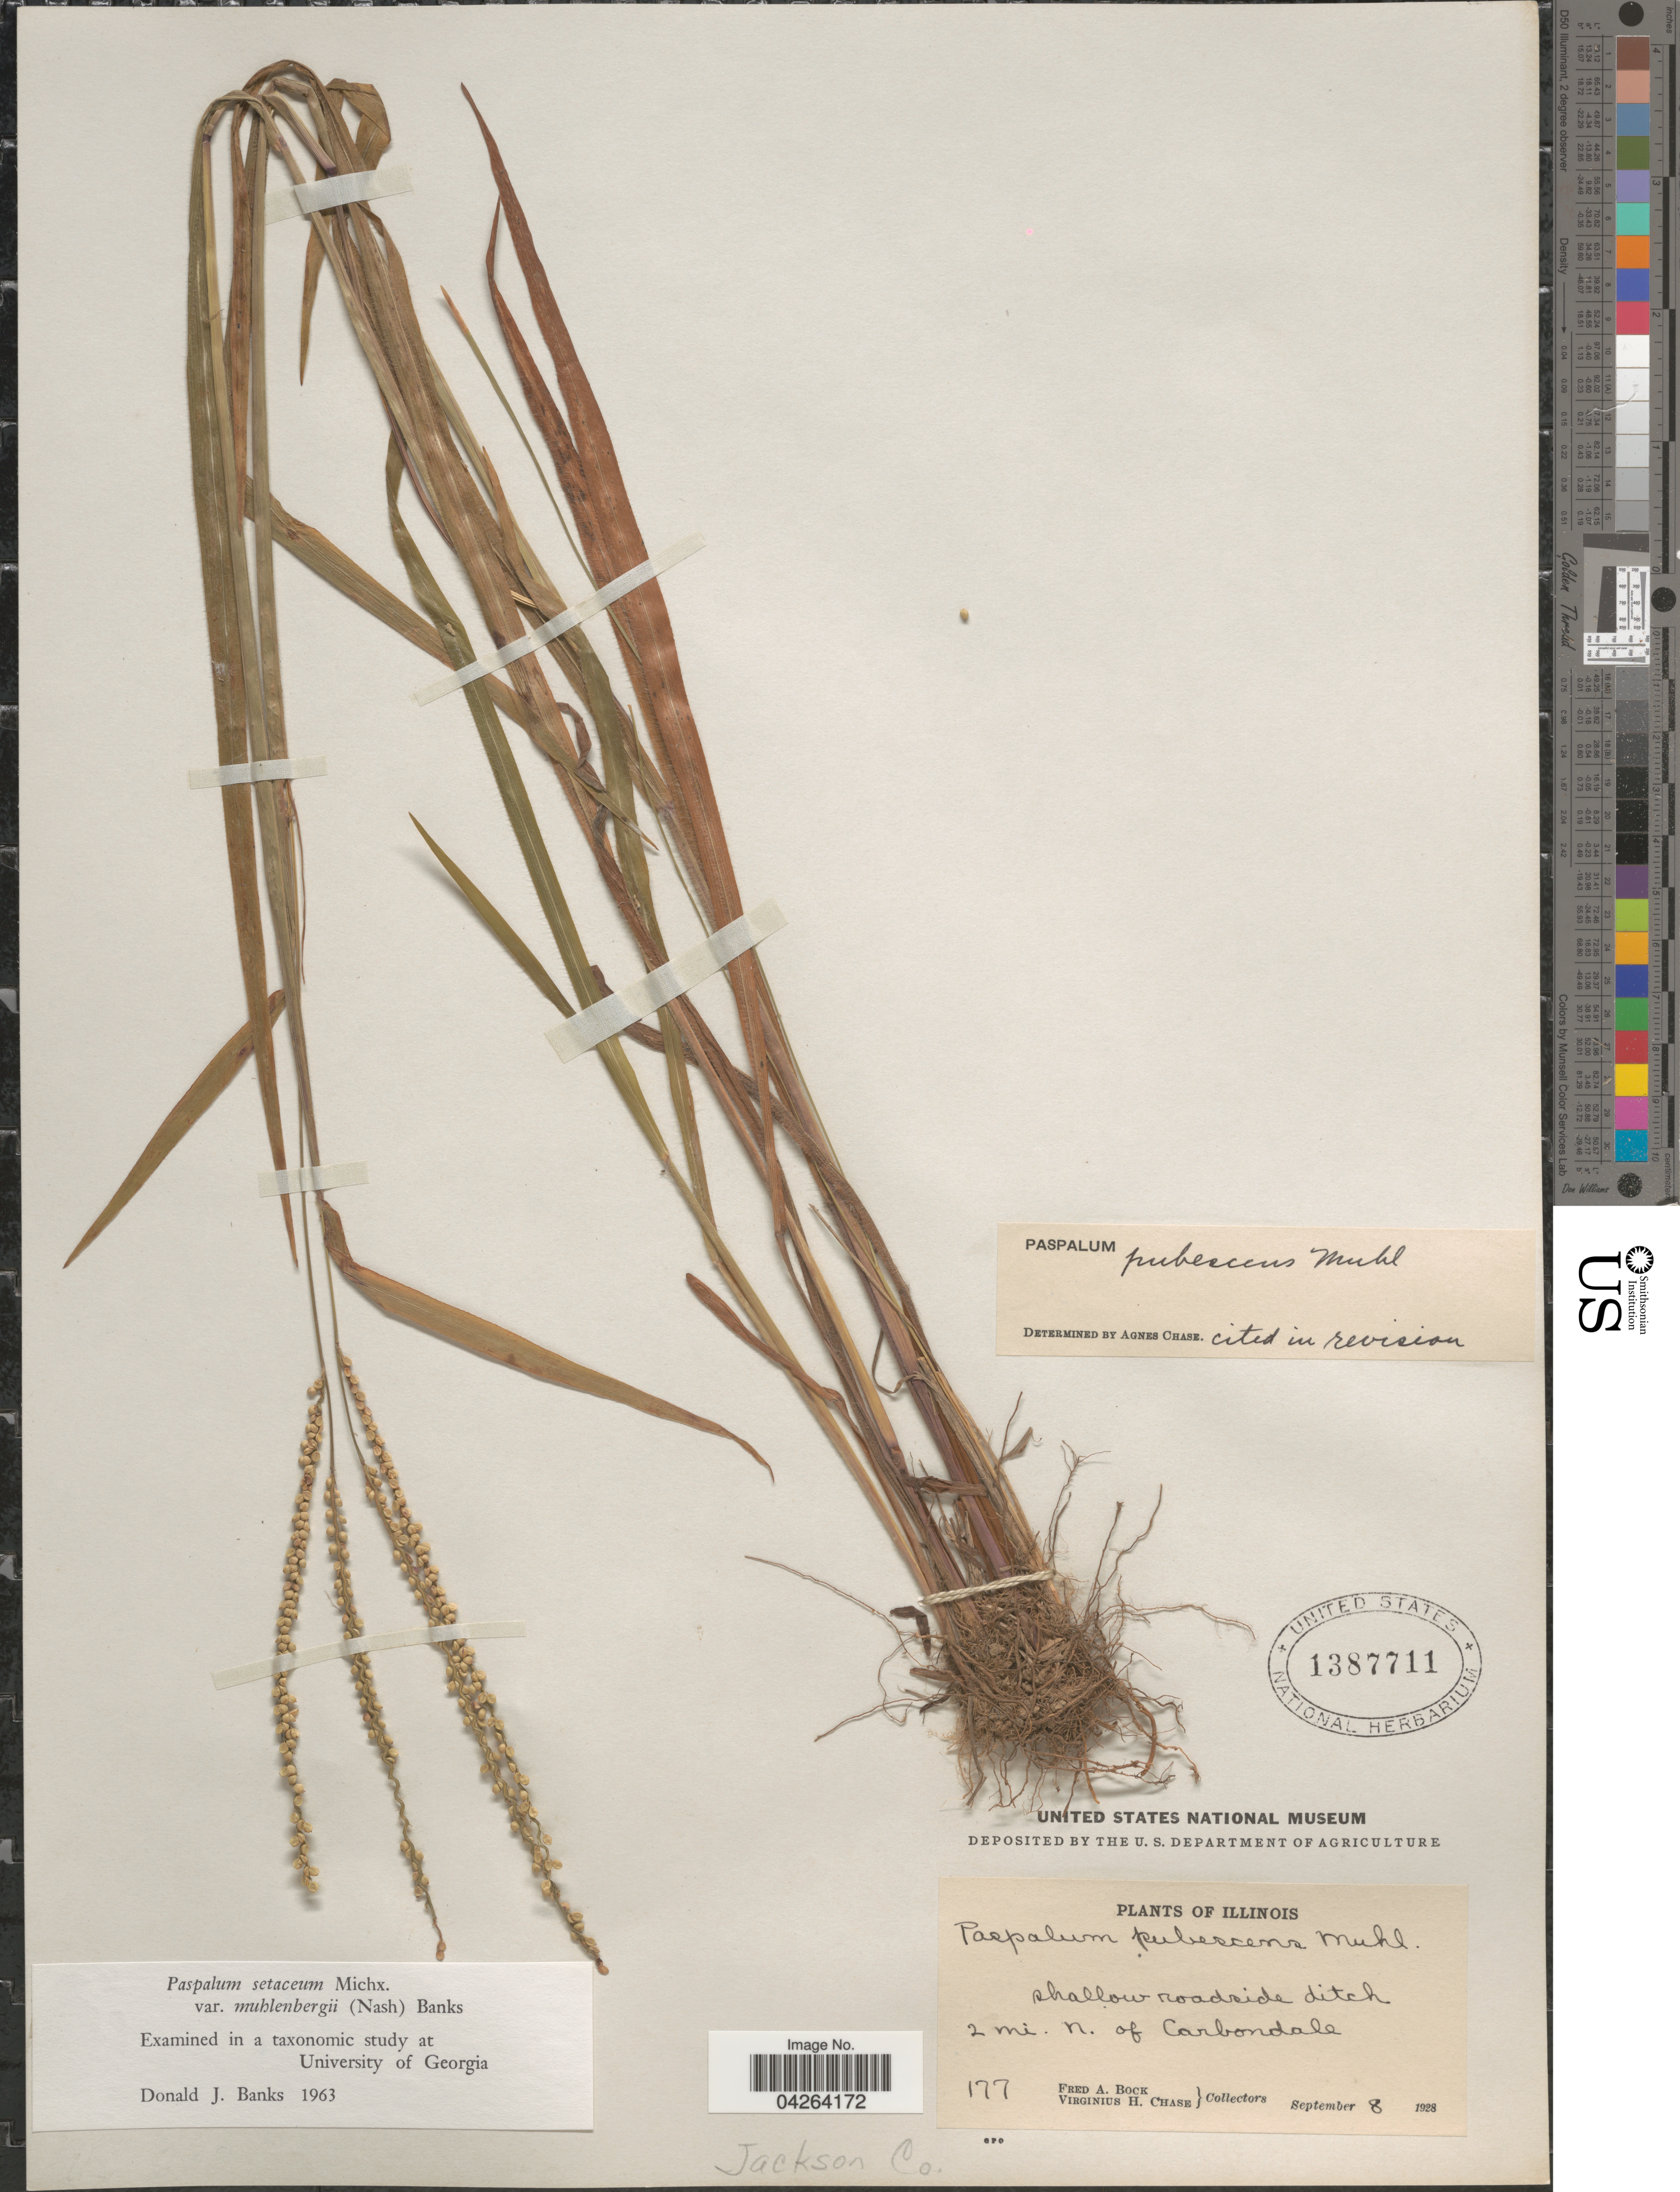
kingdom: Plantae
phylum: Tracheophyta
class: Liliopsida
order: Poales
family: Poaceae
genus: Paspalum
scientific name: Paspalum setaceum var. muhlenbergii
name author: (Nash) D.J. Banks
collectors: F. Bock & V. H. Chase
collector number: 177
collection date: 1928-09-08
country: United States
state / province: Illinois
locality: Shallow roadside ditch. 2 mi. N. of Carbondale. Jackson Co.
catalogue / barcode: US 1387711